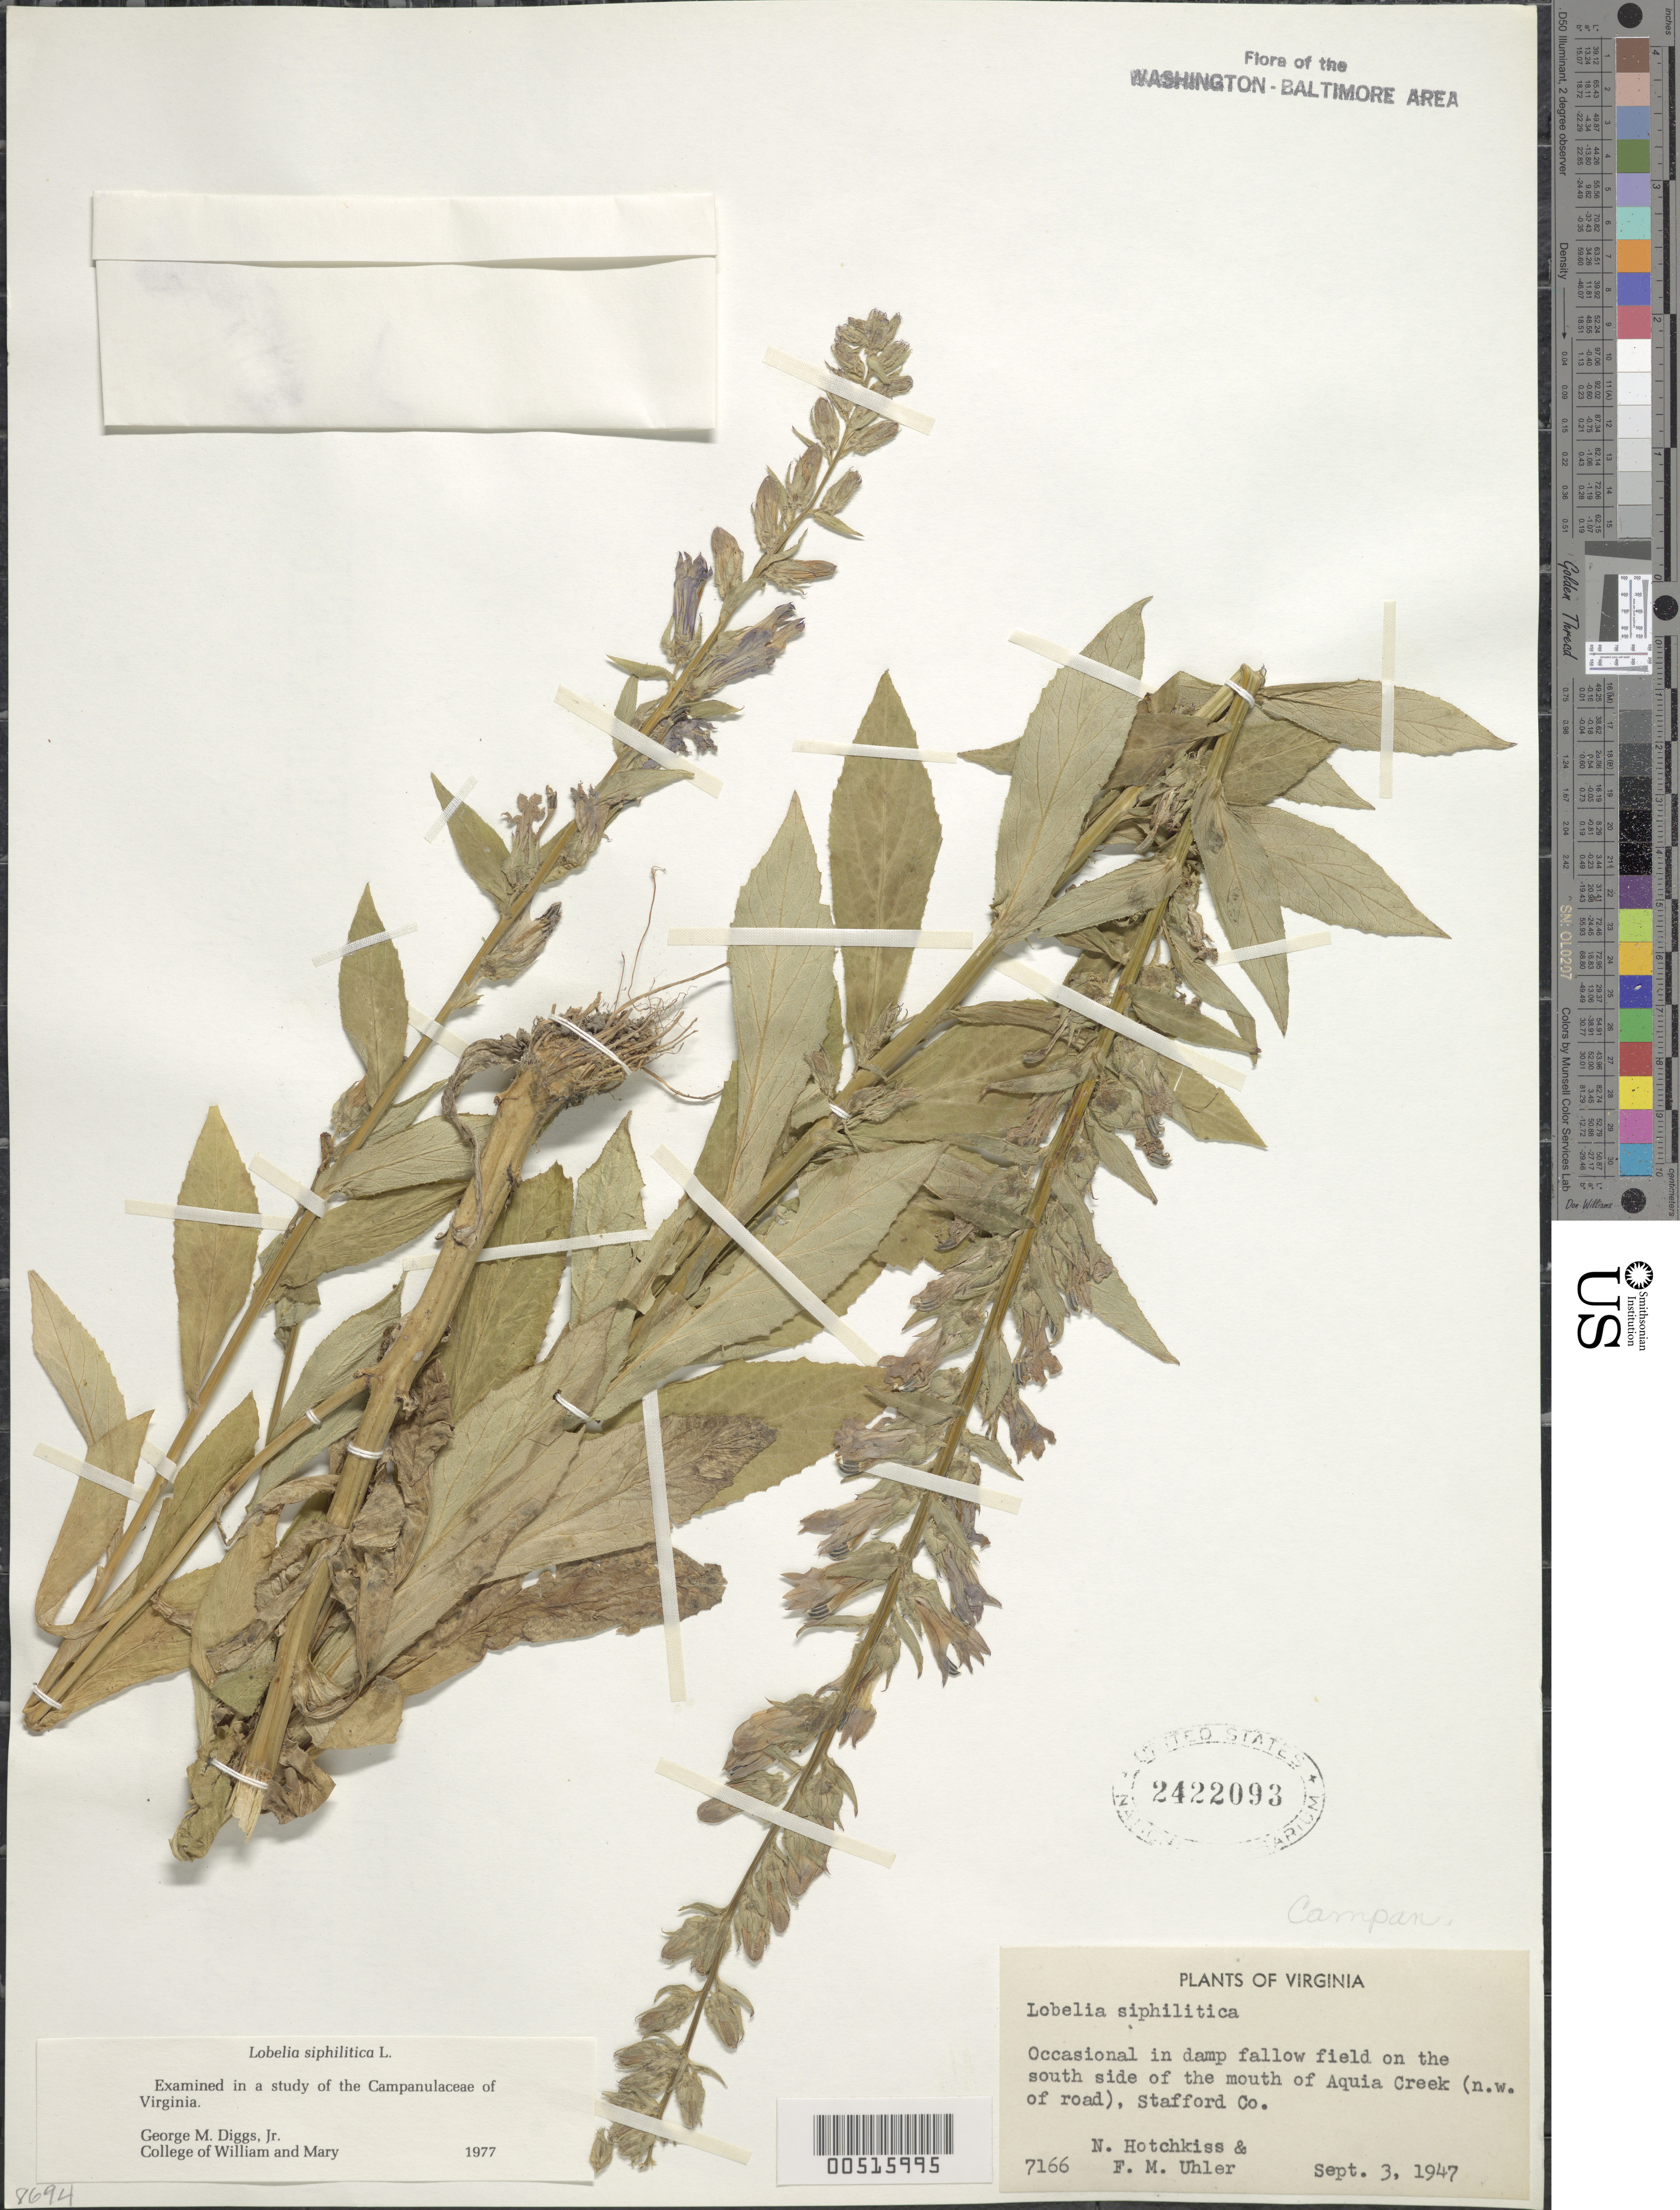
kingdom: Plantae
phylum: Tracheophyta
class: Magnoliopsida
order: Asterales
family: Campanulaceae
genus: Lobelia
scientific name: Lobelia siphilitica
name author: L.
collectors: N. Hotchkiss & F. M. Uhler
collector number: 7166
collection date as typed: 03 Sep 1947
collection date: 1947-09-03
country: United States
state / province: Virginia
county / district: Stafford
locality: Aquia Creek, mouth Of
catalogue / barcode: US 2422093